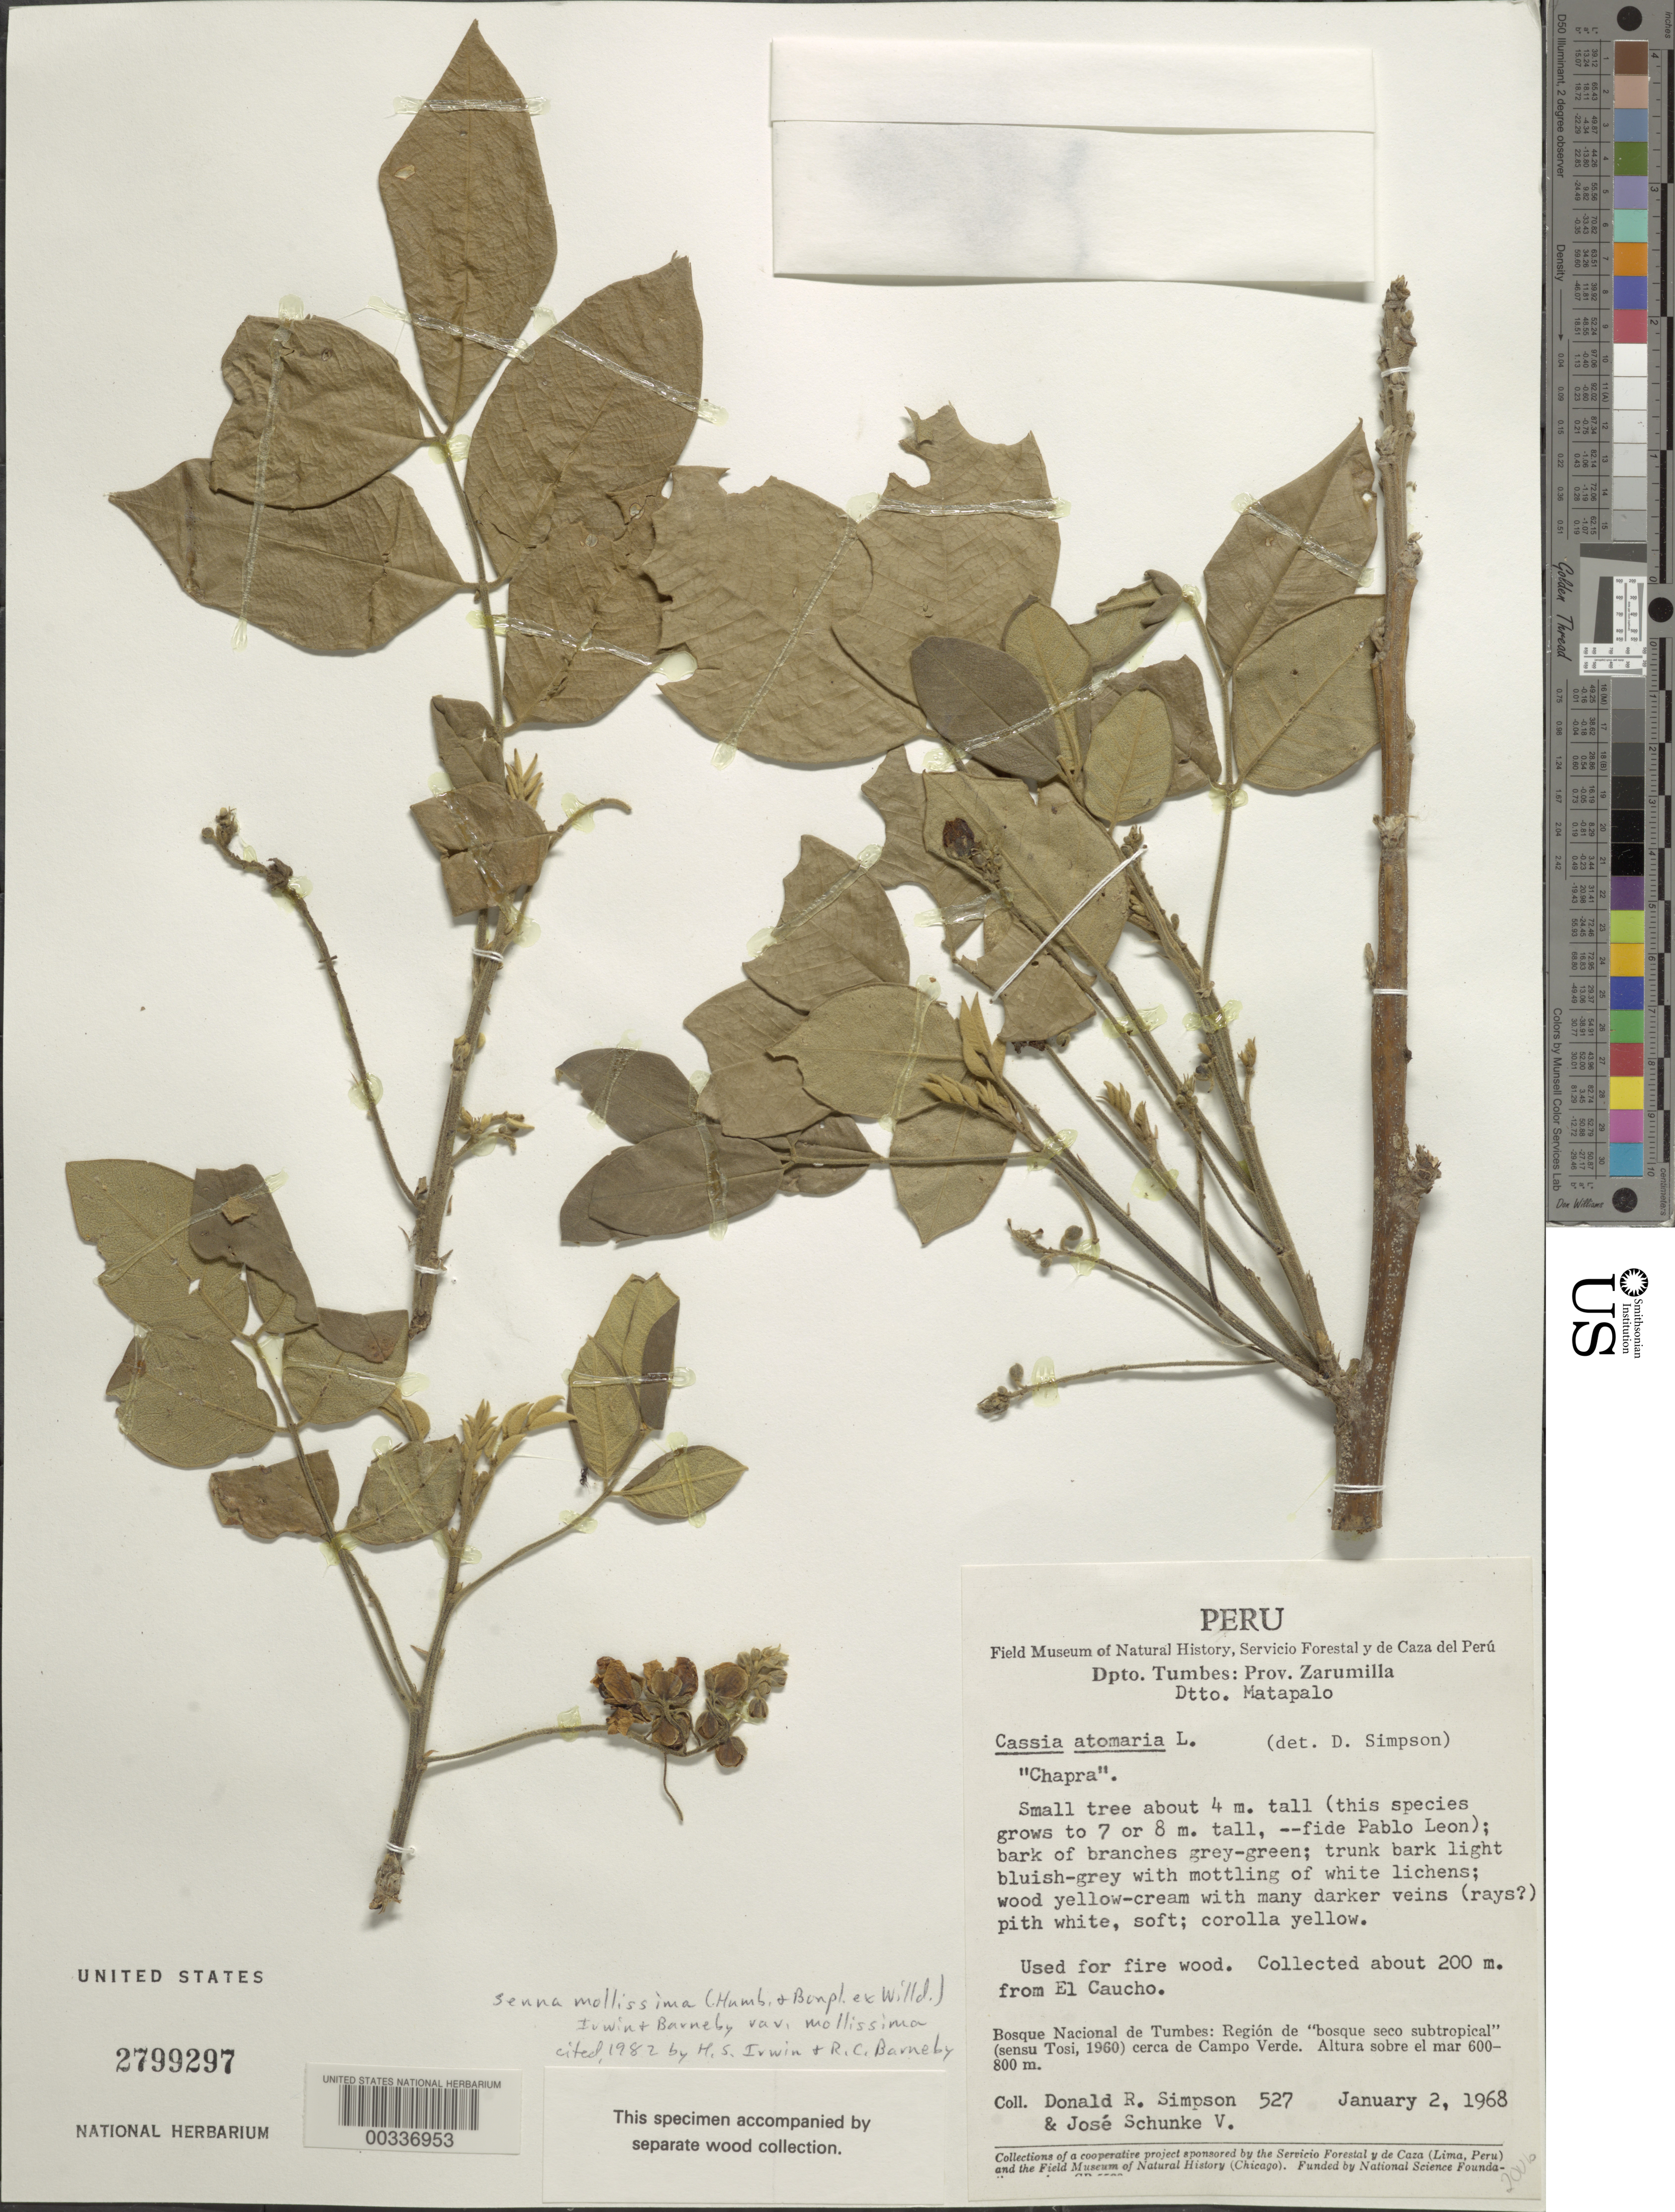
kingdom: Plantae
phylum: Tracheophyta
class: Magnoliopsida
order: Fabales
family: Fabaceae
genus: Senna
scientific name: Senna mollissima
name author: (Humb. & Bonpl. ex Willd.) H.S. Irwin & Barneby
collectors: D. R. Simpson & J. M. Schunke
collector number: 527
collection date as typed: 02 Jan 1968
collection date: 1968-01-02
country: Peru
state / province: Tumbes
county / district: Zarumilla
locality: Matapalo dtto.; el caucho; bosque nacional de tumbes, around campo verde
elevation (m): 200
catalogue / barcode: US 2799297